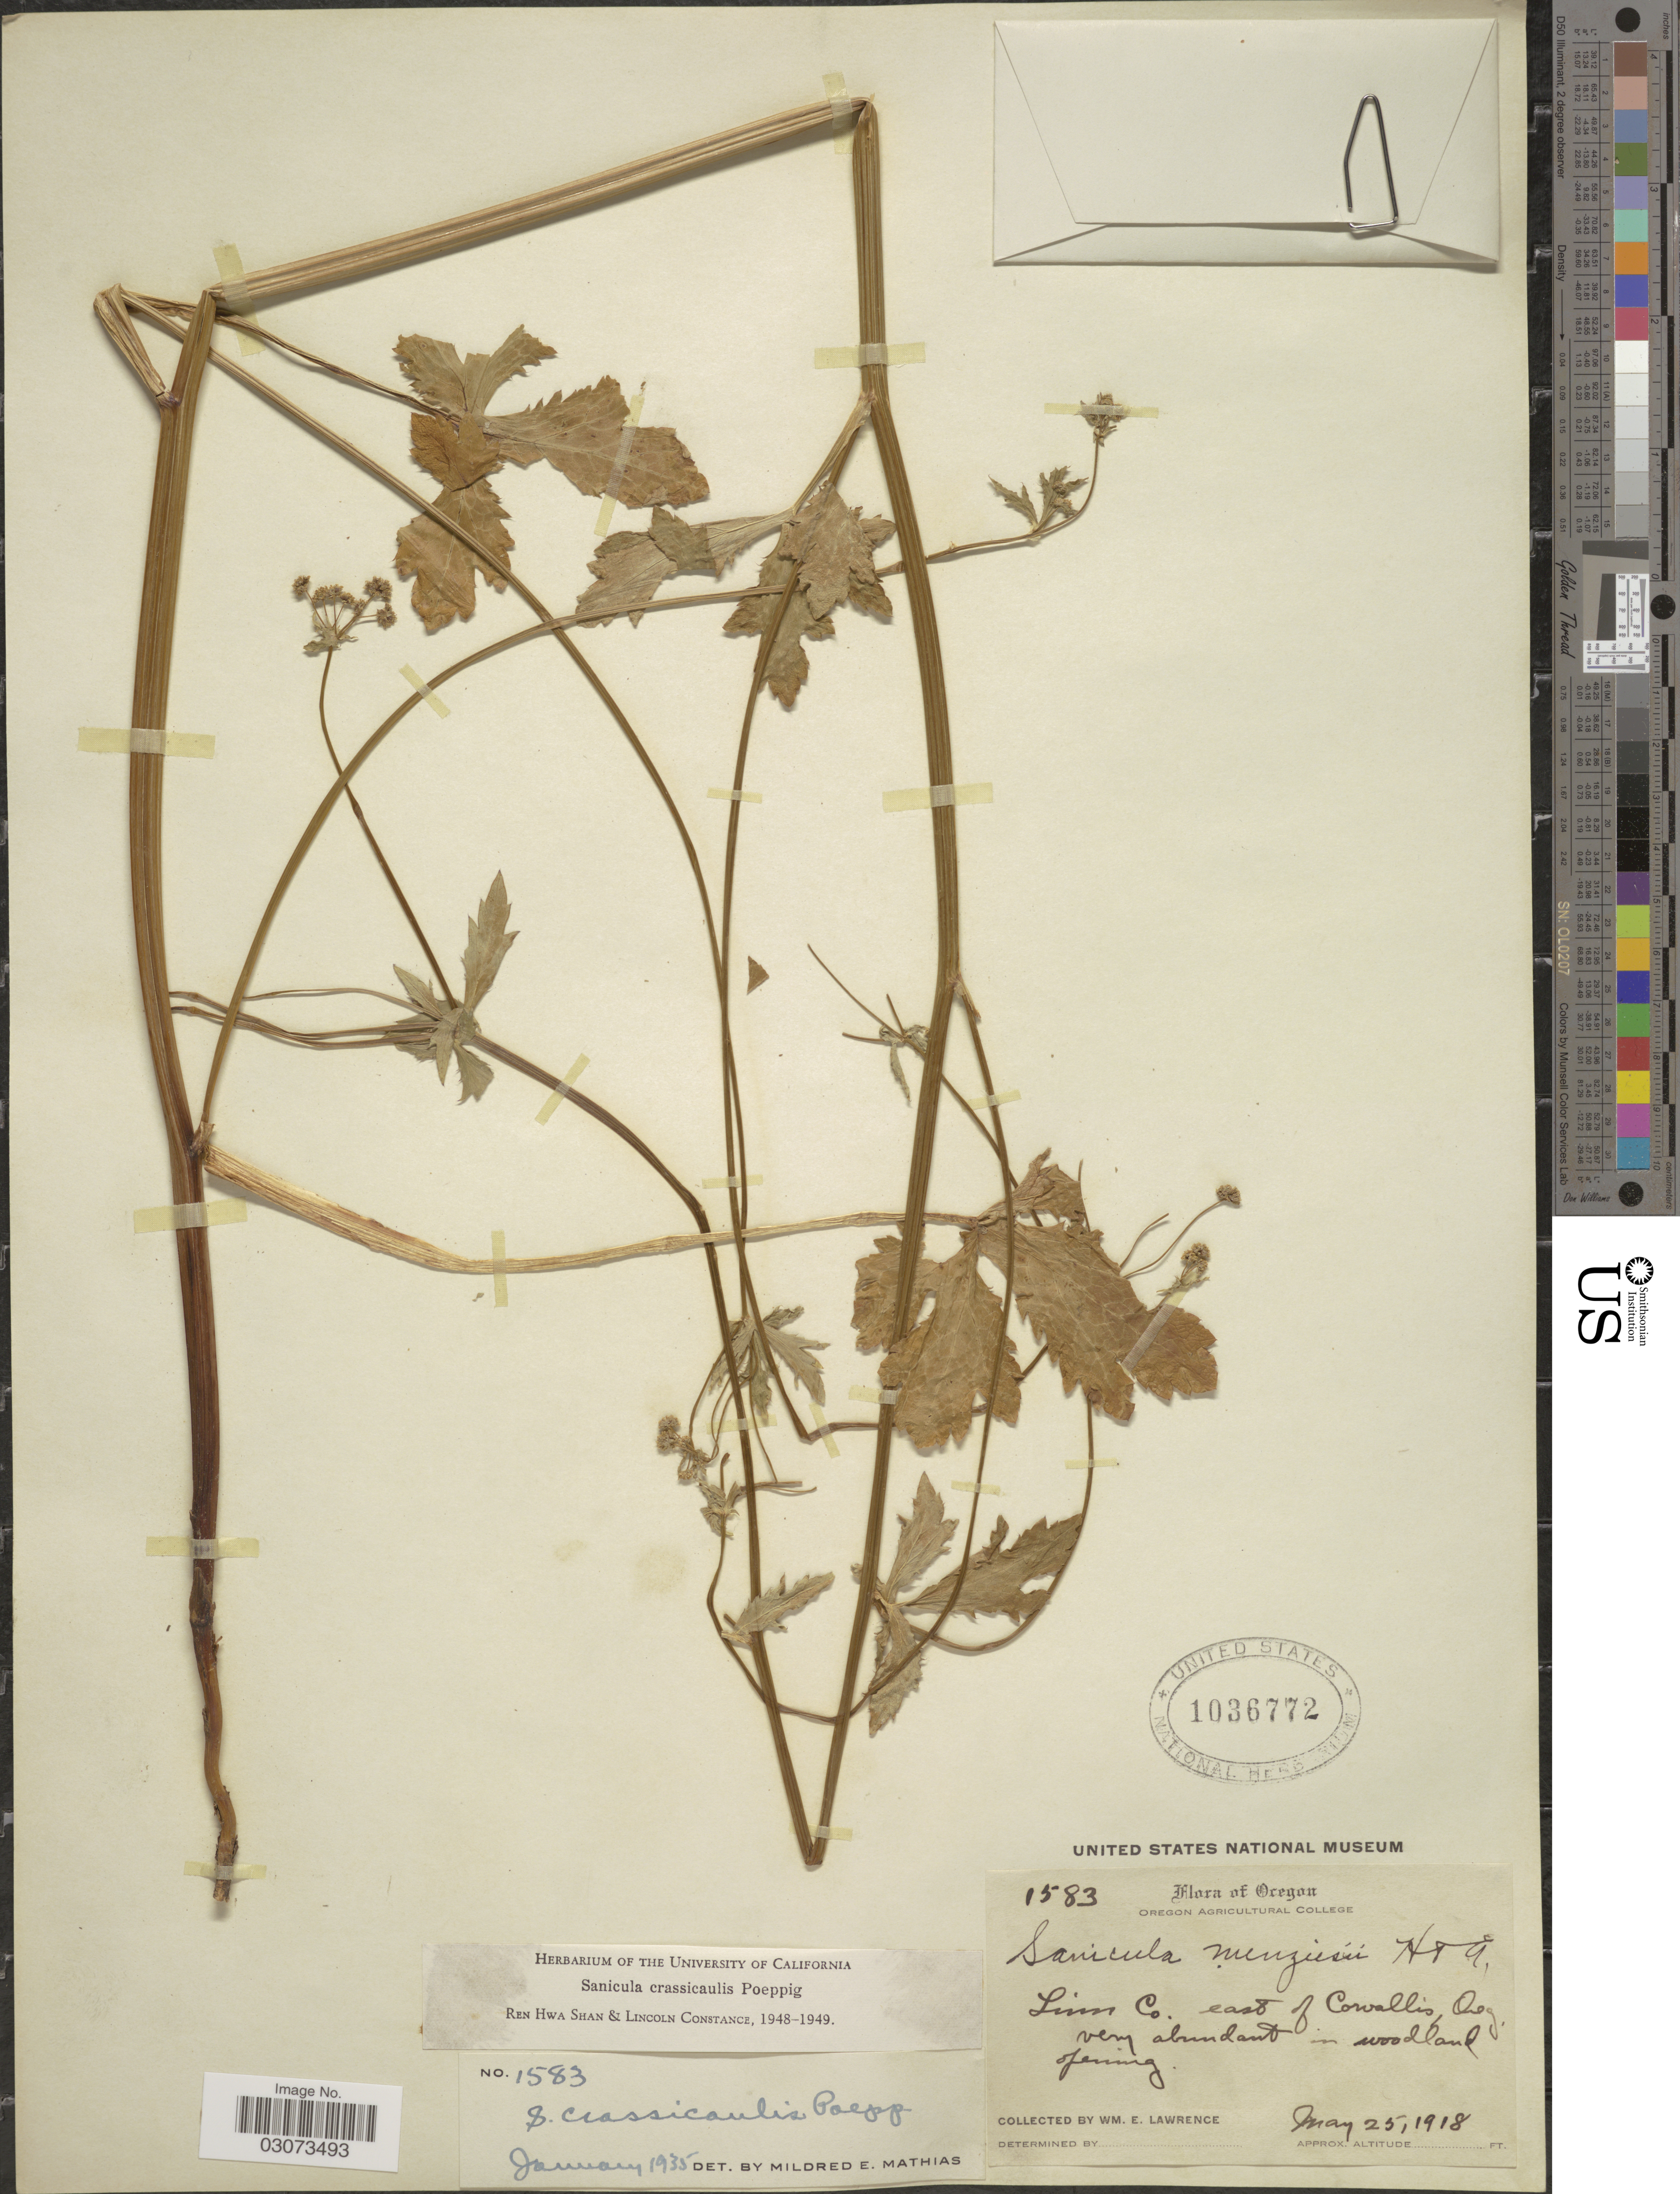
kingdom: Plantae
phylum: Tracheophyta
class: Magnoliopsida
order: Apiales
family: Apiaceae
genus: Sanicula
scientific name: Sanicula crassicaulis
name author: Poepp. ex DC.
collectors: W. Lawrence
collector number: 1583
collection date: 1918-05-25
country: United States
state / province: Oregon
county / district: Linn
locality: Linn Co. east of Corvallis.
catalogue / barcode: US 1036772